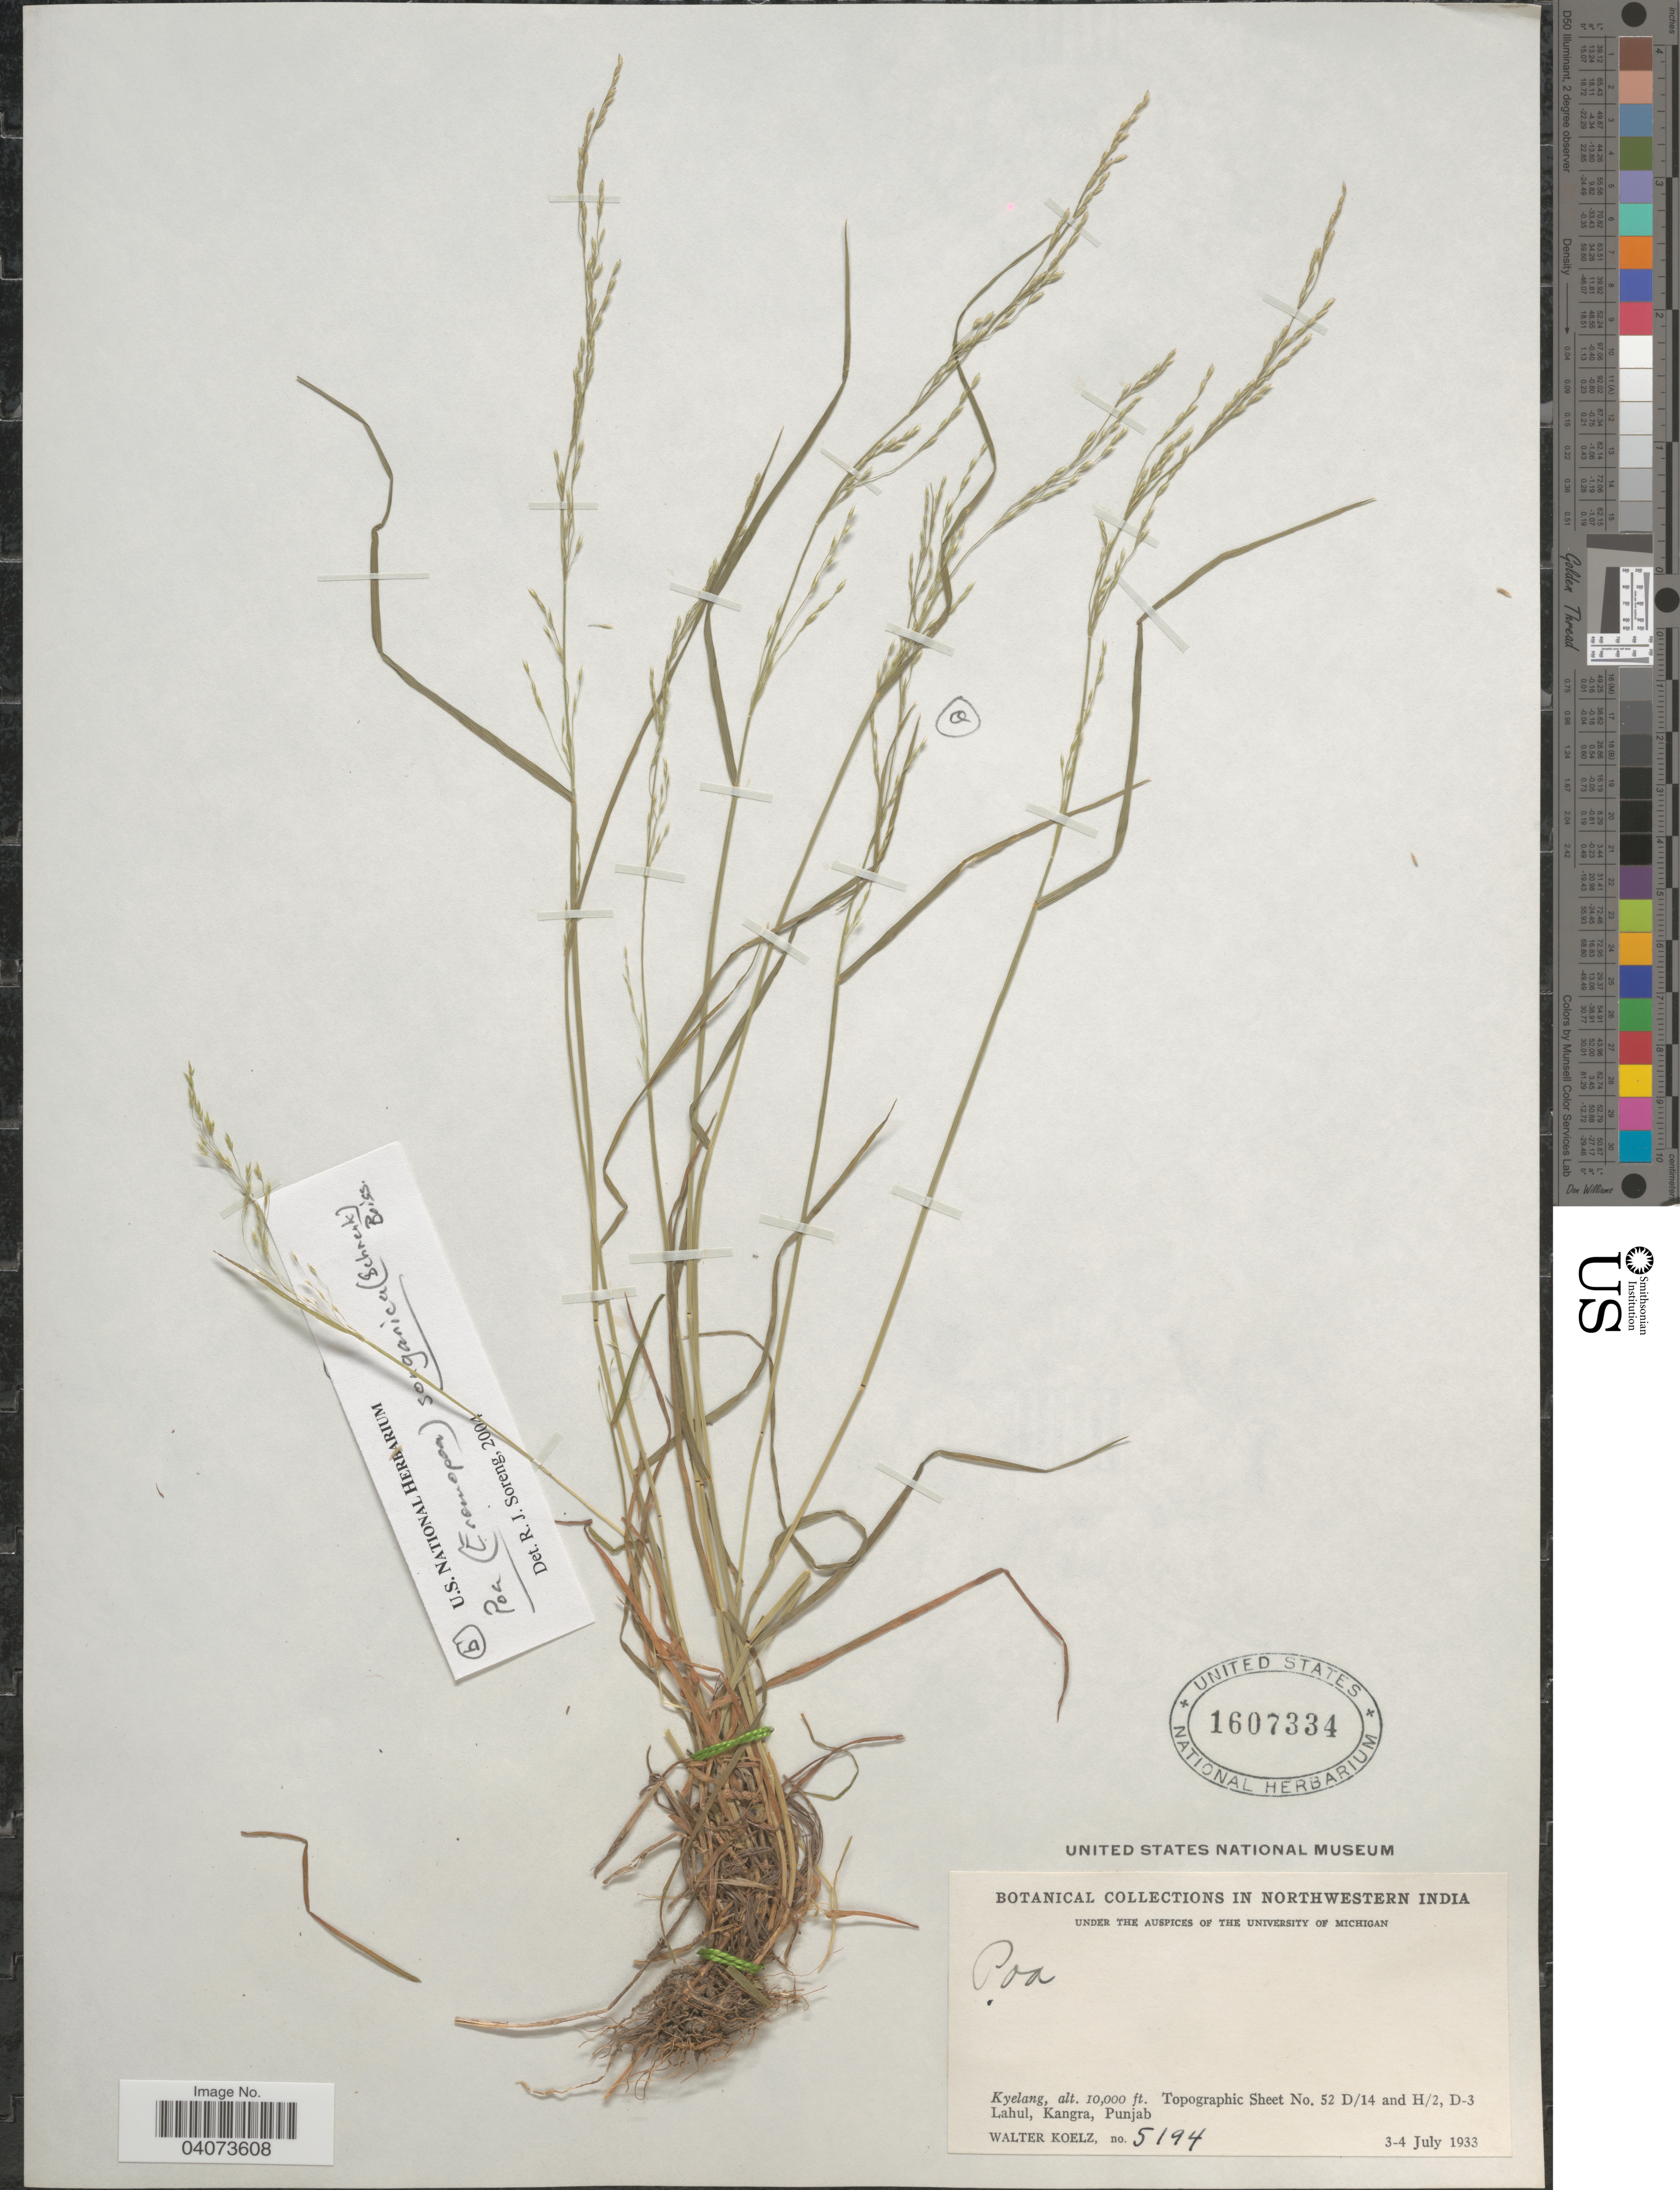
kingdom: Plantae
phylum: Tracheophyta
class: Liliopsida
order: Poales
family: Poaceae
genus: Poa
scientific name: Poa nemoralis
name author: L.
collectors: W. N. Koelz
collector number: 5194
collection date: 1933-07-03/1933-07-04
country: India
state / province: Punjab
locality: Northwestern India. Kyelang, Topographic Sheet No. 52 D/14 and H/2. D-3 Lahul, Kangra.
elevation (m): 3048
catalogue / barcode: US 1607334